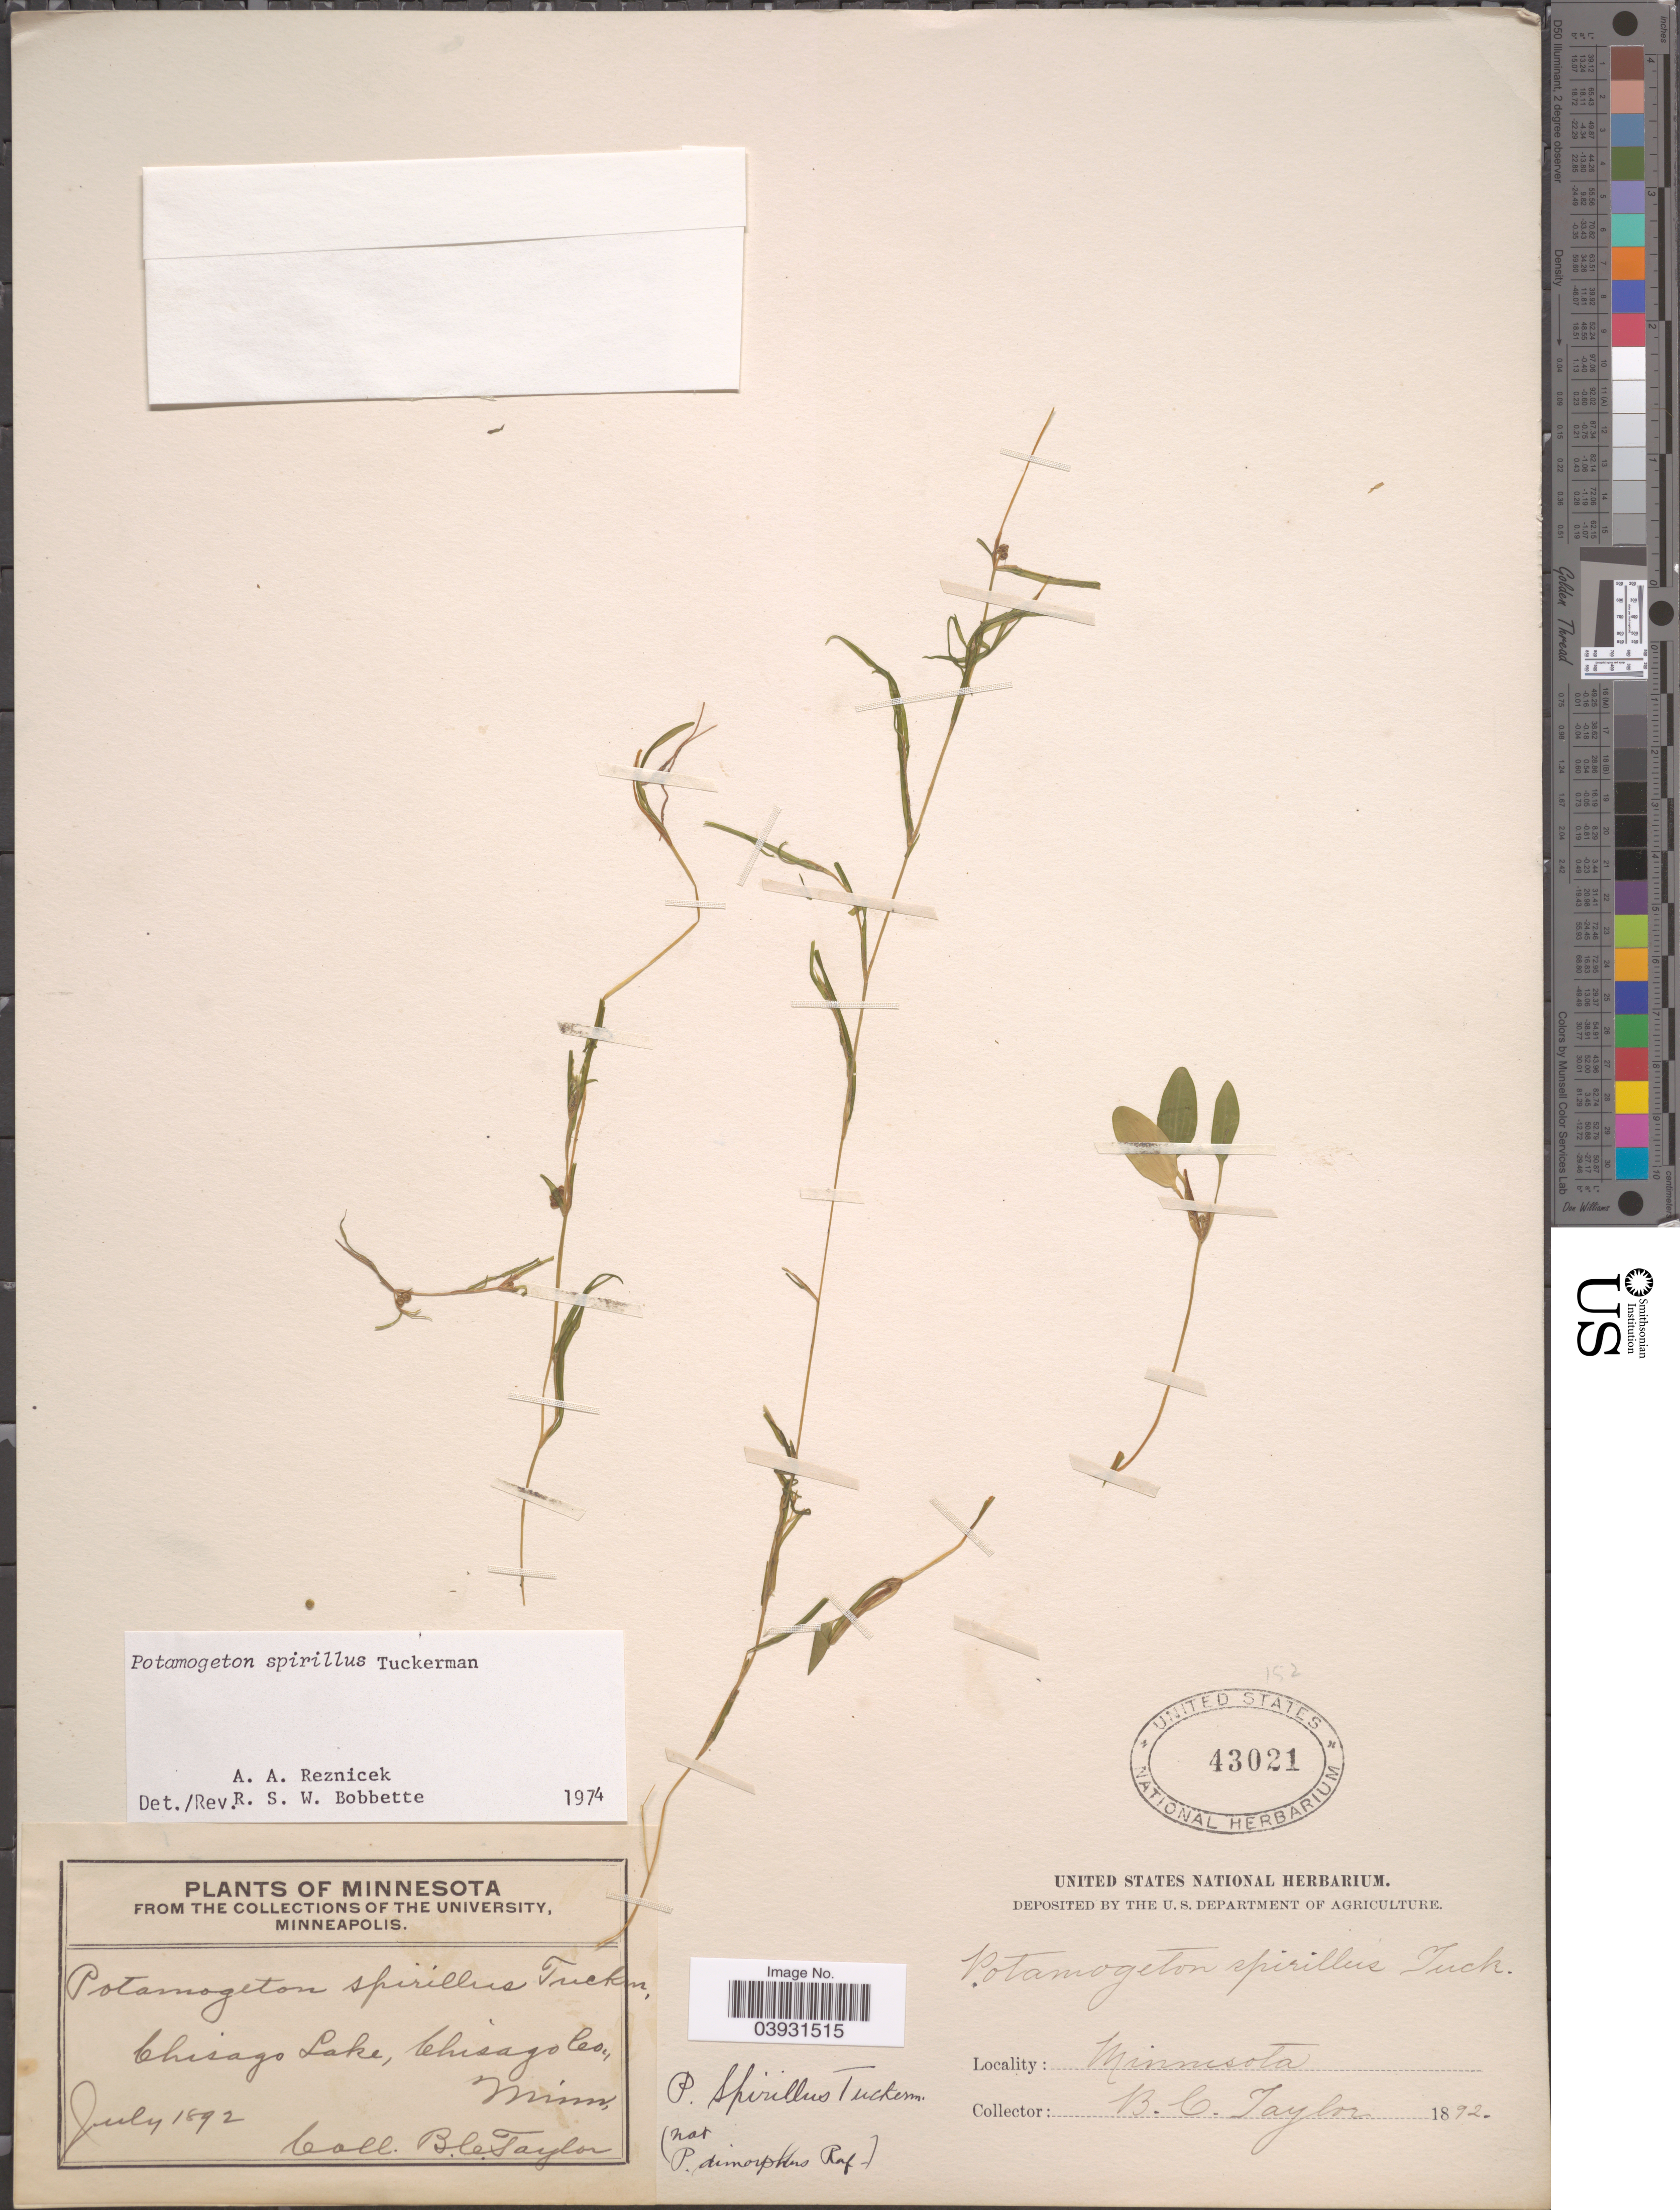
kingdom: Plantae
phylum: Tracheophyta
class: Liliopsida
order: Alismatales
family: Potamogetonaceae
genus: Potamogeton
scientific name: Potamogeton spirillus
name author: Tuck.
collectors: B. C. Taylor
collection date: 1892-07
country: United States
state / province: Minnesota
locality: Chisago Lake, Chisago Co.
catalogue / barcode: US 43021